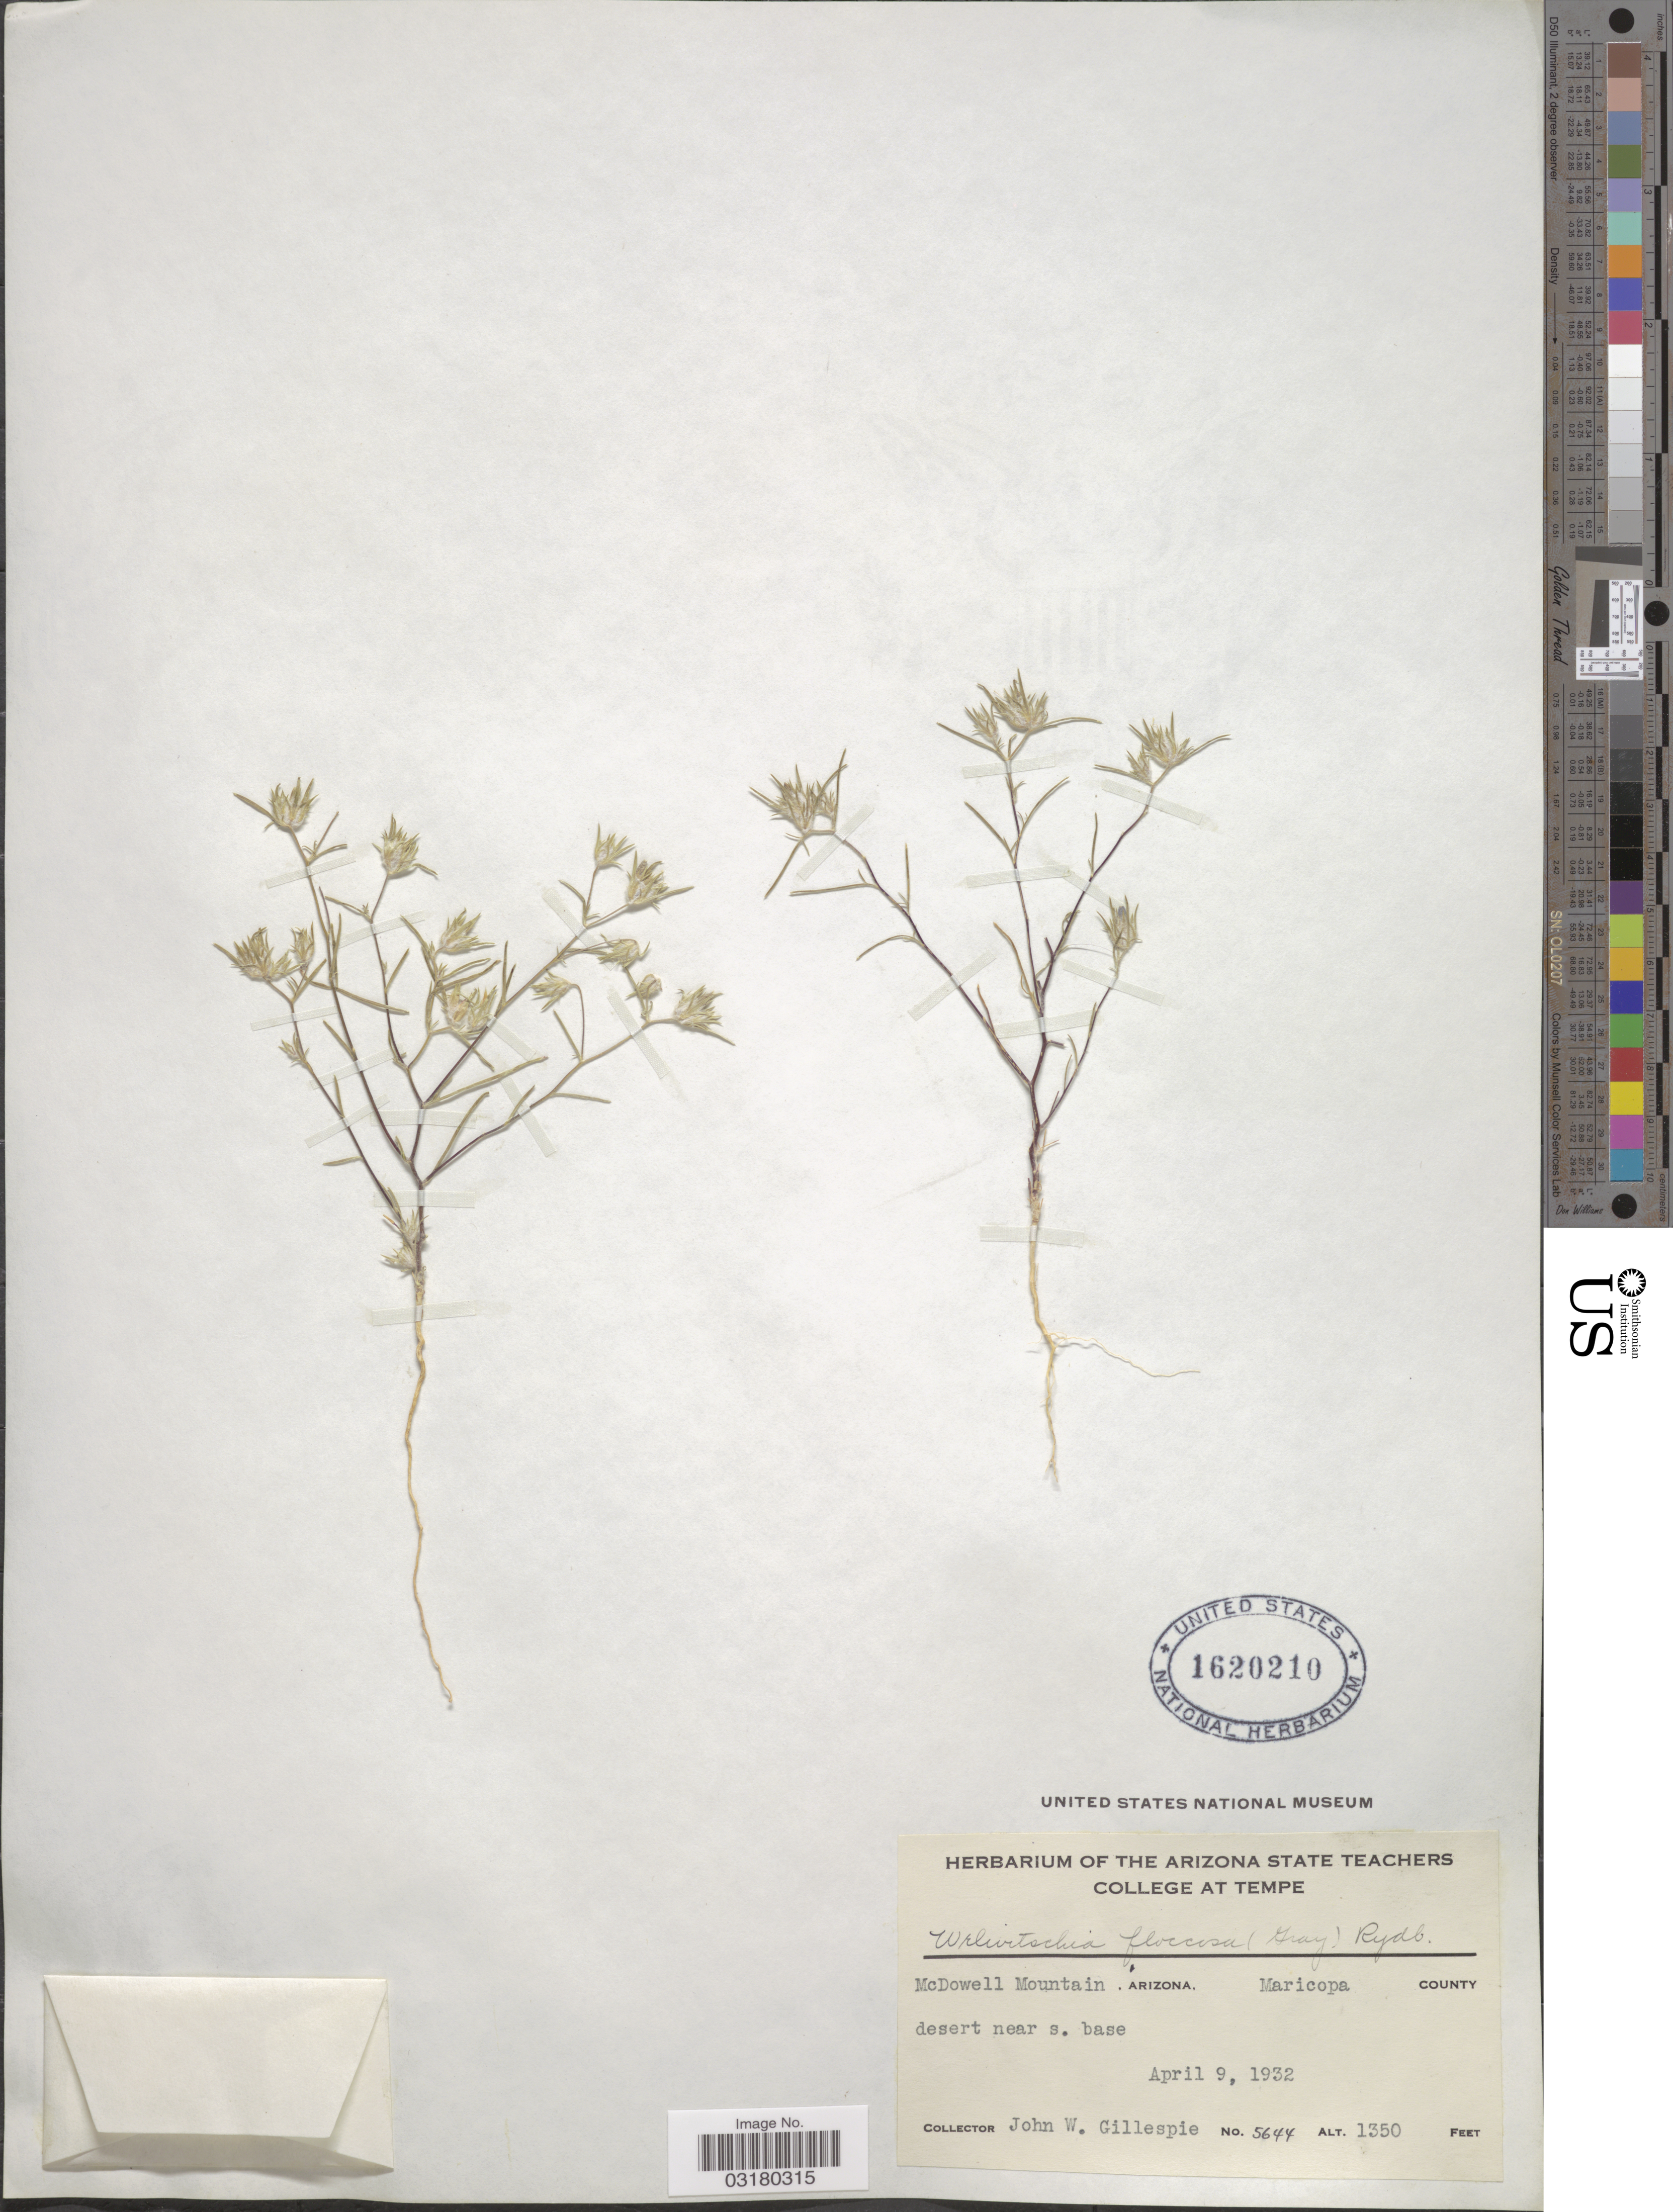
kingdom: Plantae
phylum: Tracheophyta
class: Magnoliopsida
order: Ericales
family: Polemoniaceae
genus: Eriastrum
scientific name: Eriastrum diffusum subsp. diffusum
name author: (A. Gray) H. Mason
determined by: Strong, Mark T., (BOT), Smithsonian Institution - National Museum of Natural History (UNITED STATES)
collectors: J. W. Gillespie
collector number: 5644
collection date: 1932-04-09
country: United States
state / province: Arizona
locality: McDowell Mountain, Maricopa County desert near s. base.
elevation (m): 411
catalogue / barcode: US 1620210